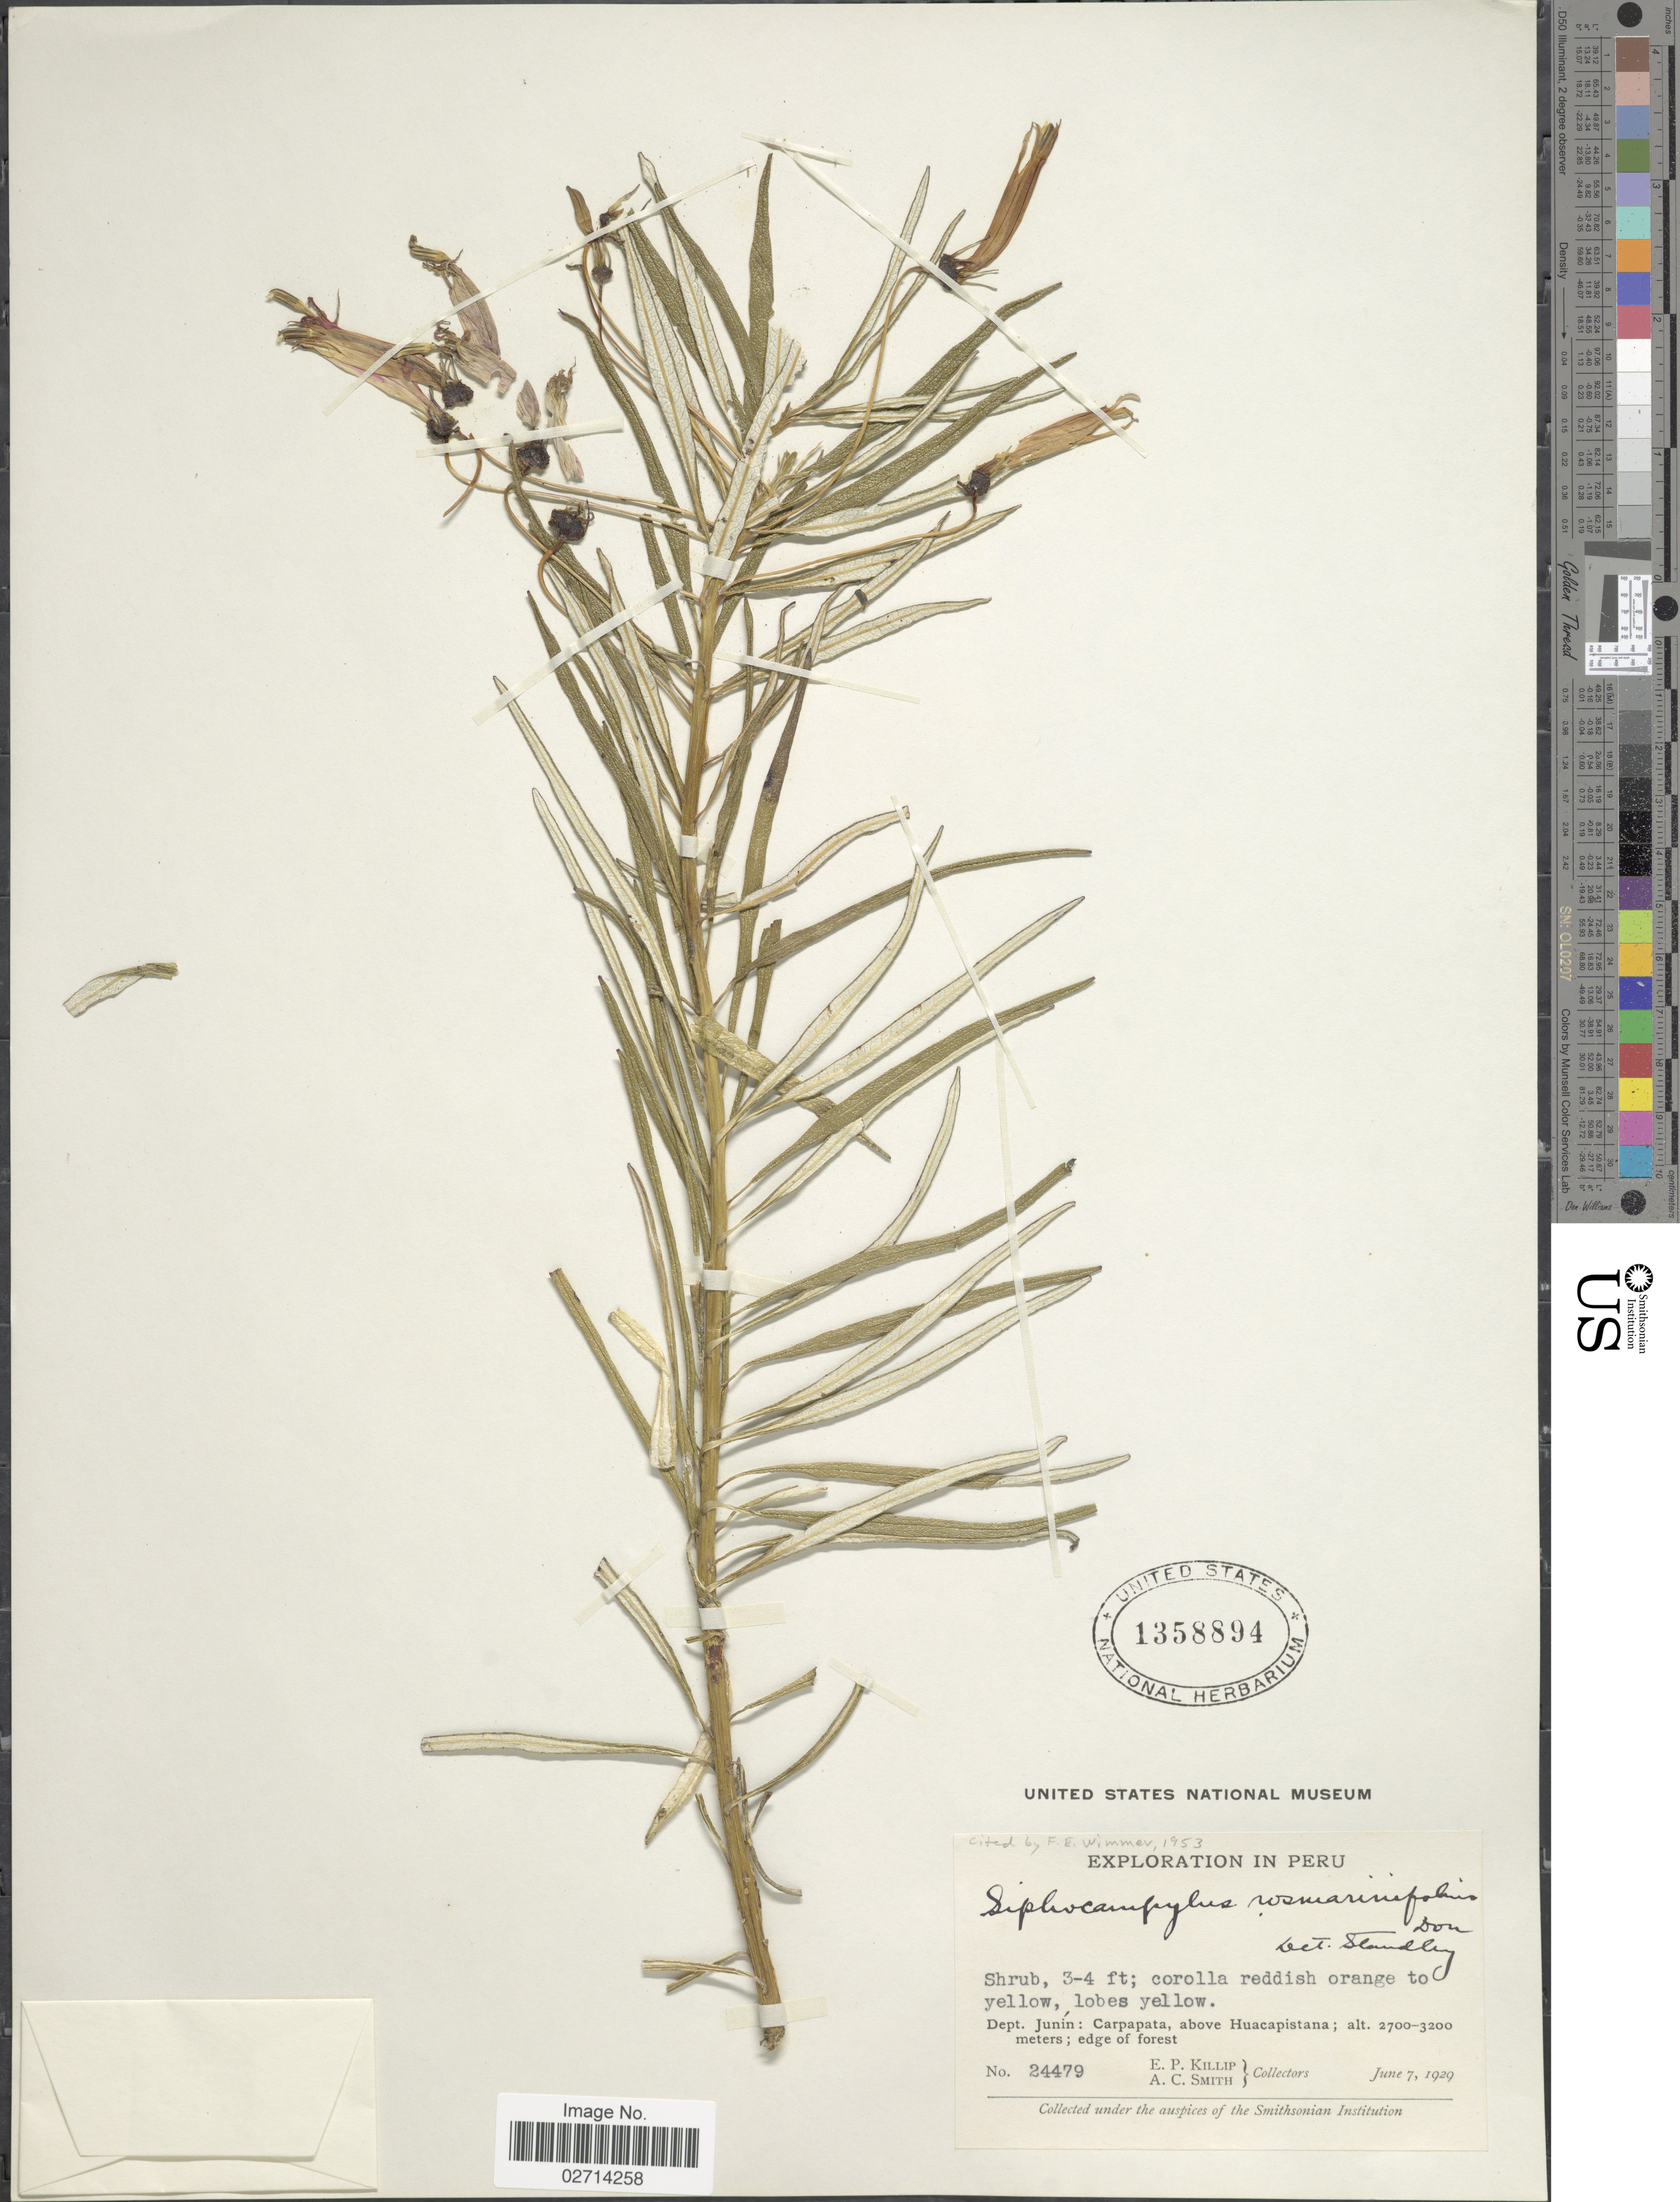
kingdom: Plantae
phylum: Tracheophyta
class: Magnoliopsida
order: Asterales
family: Campanulaceae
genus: Siphocampylus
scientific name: Siphocampylus rosmarinifolius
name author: G. Don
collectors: E. P. Killip & A. C. Smith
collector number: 24479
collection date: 1929-06-07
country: Peru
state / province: Junín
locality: Carpapata, above Huacapistana, edge of forest.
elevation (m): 2700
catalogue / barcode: US 1358894